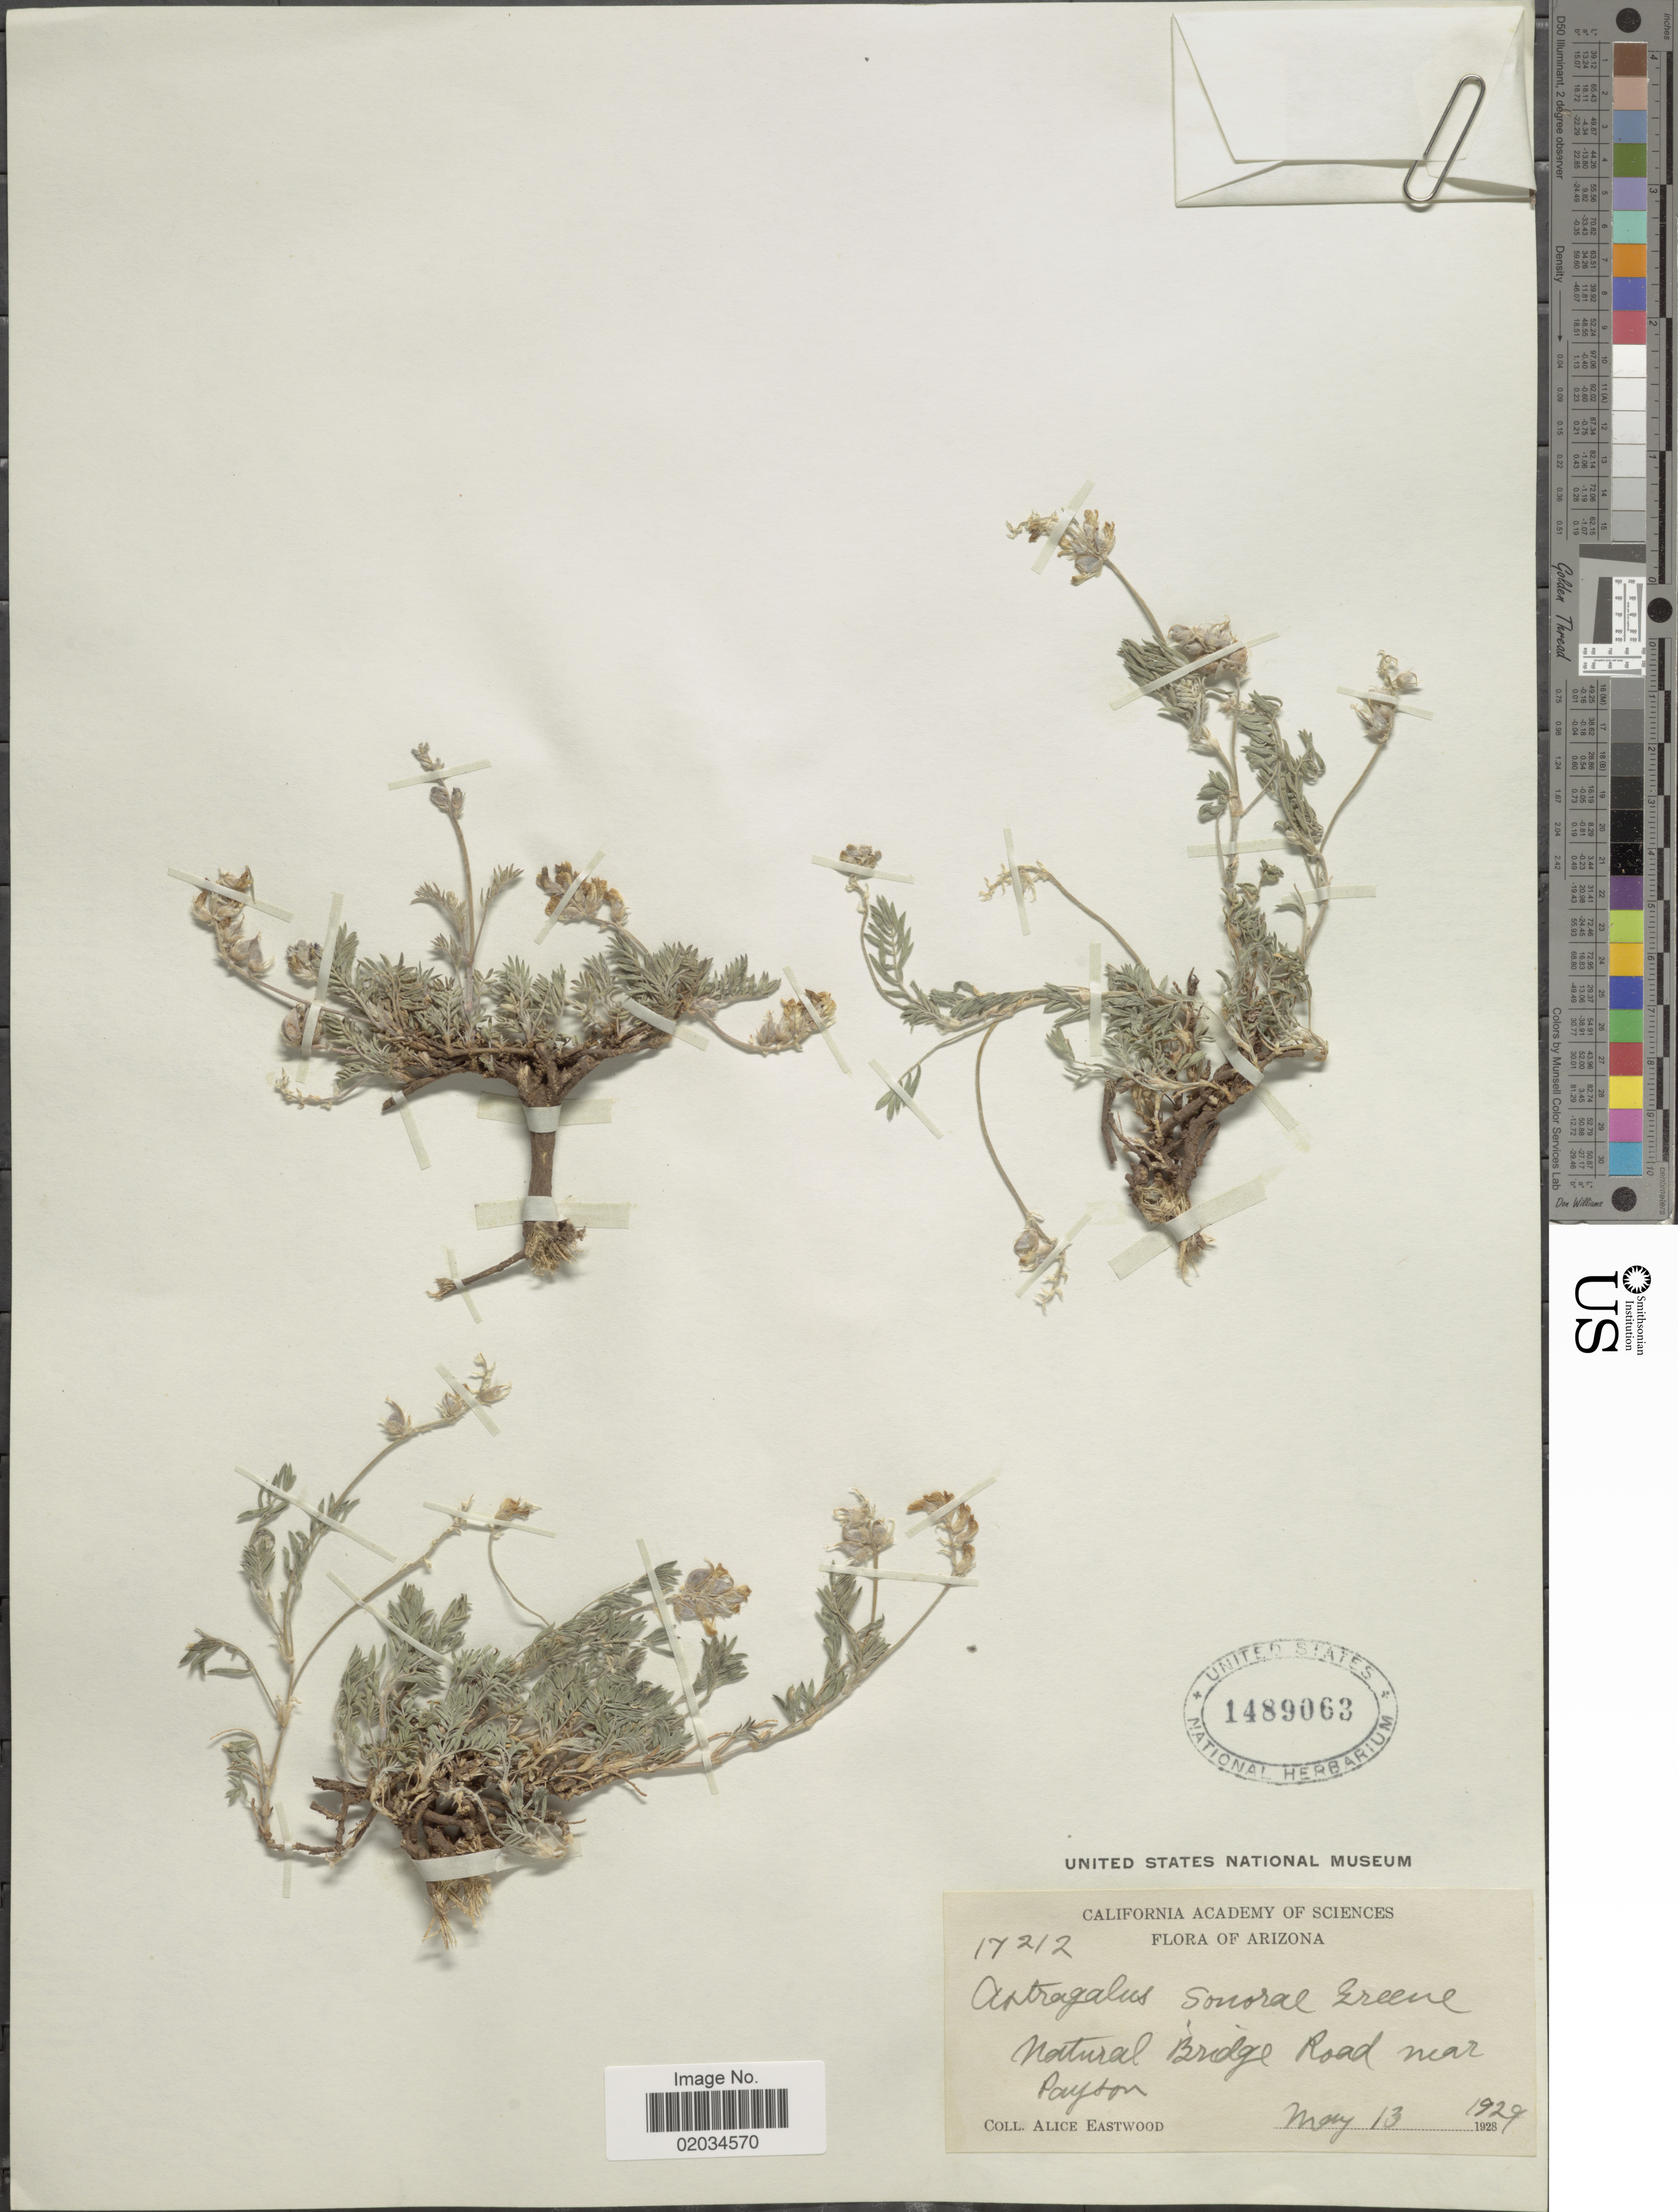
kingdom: Plantae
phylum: Tracheophyta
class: Magnoliopsida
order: Fabales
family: Fabaceae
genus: Astragalus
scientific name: Astragalus sonorae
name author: A. Gray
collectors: A. Eastwood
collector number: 17212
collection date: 1929-05-13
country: United States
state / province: Arizona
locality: Natural Bridge Road near Payson.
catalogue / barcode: US 1489063